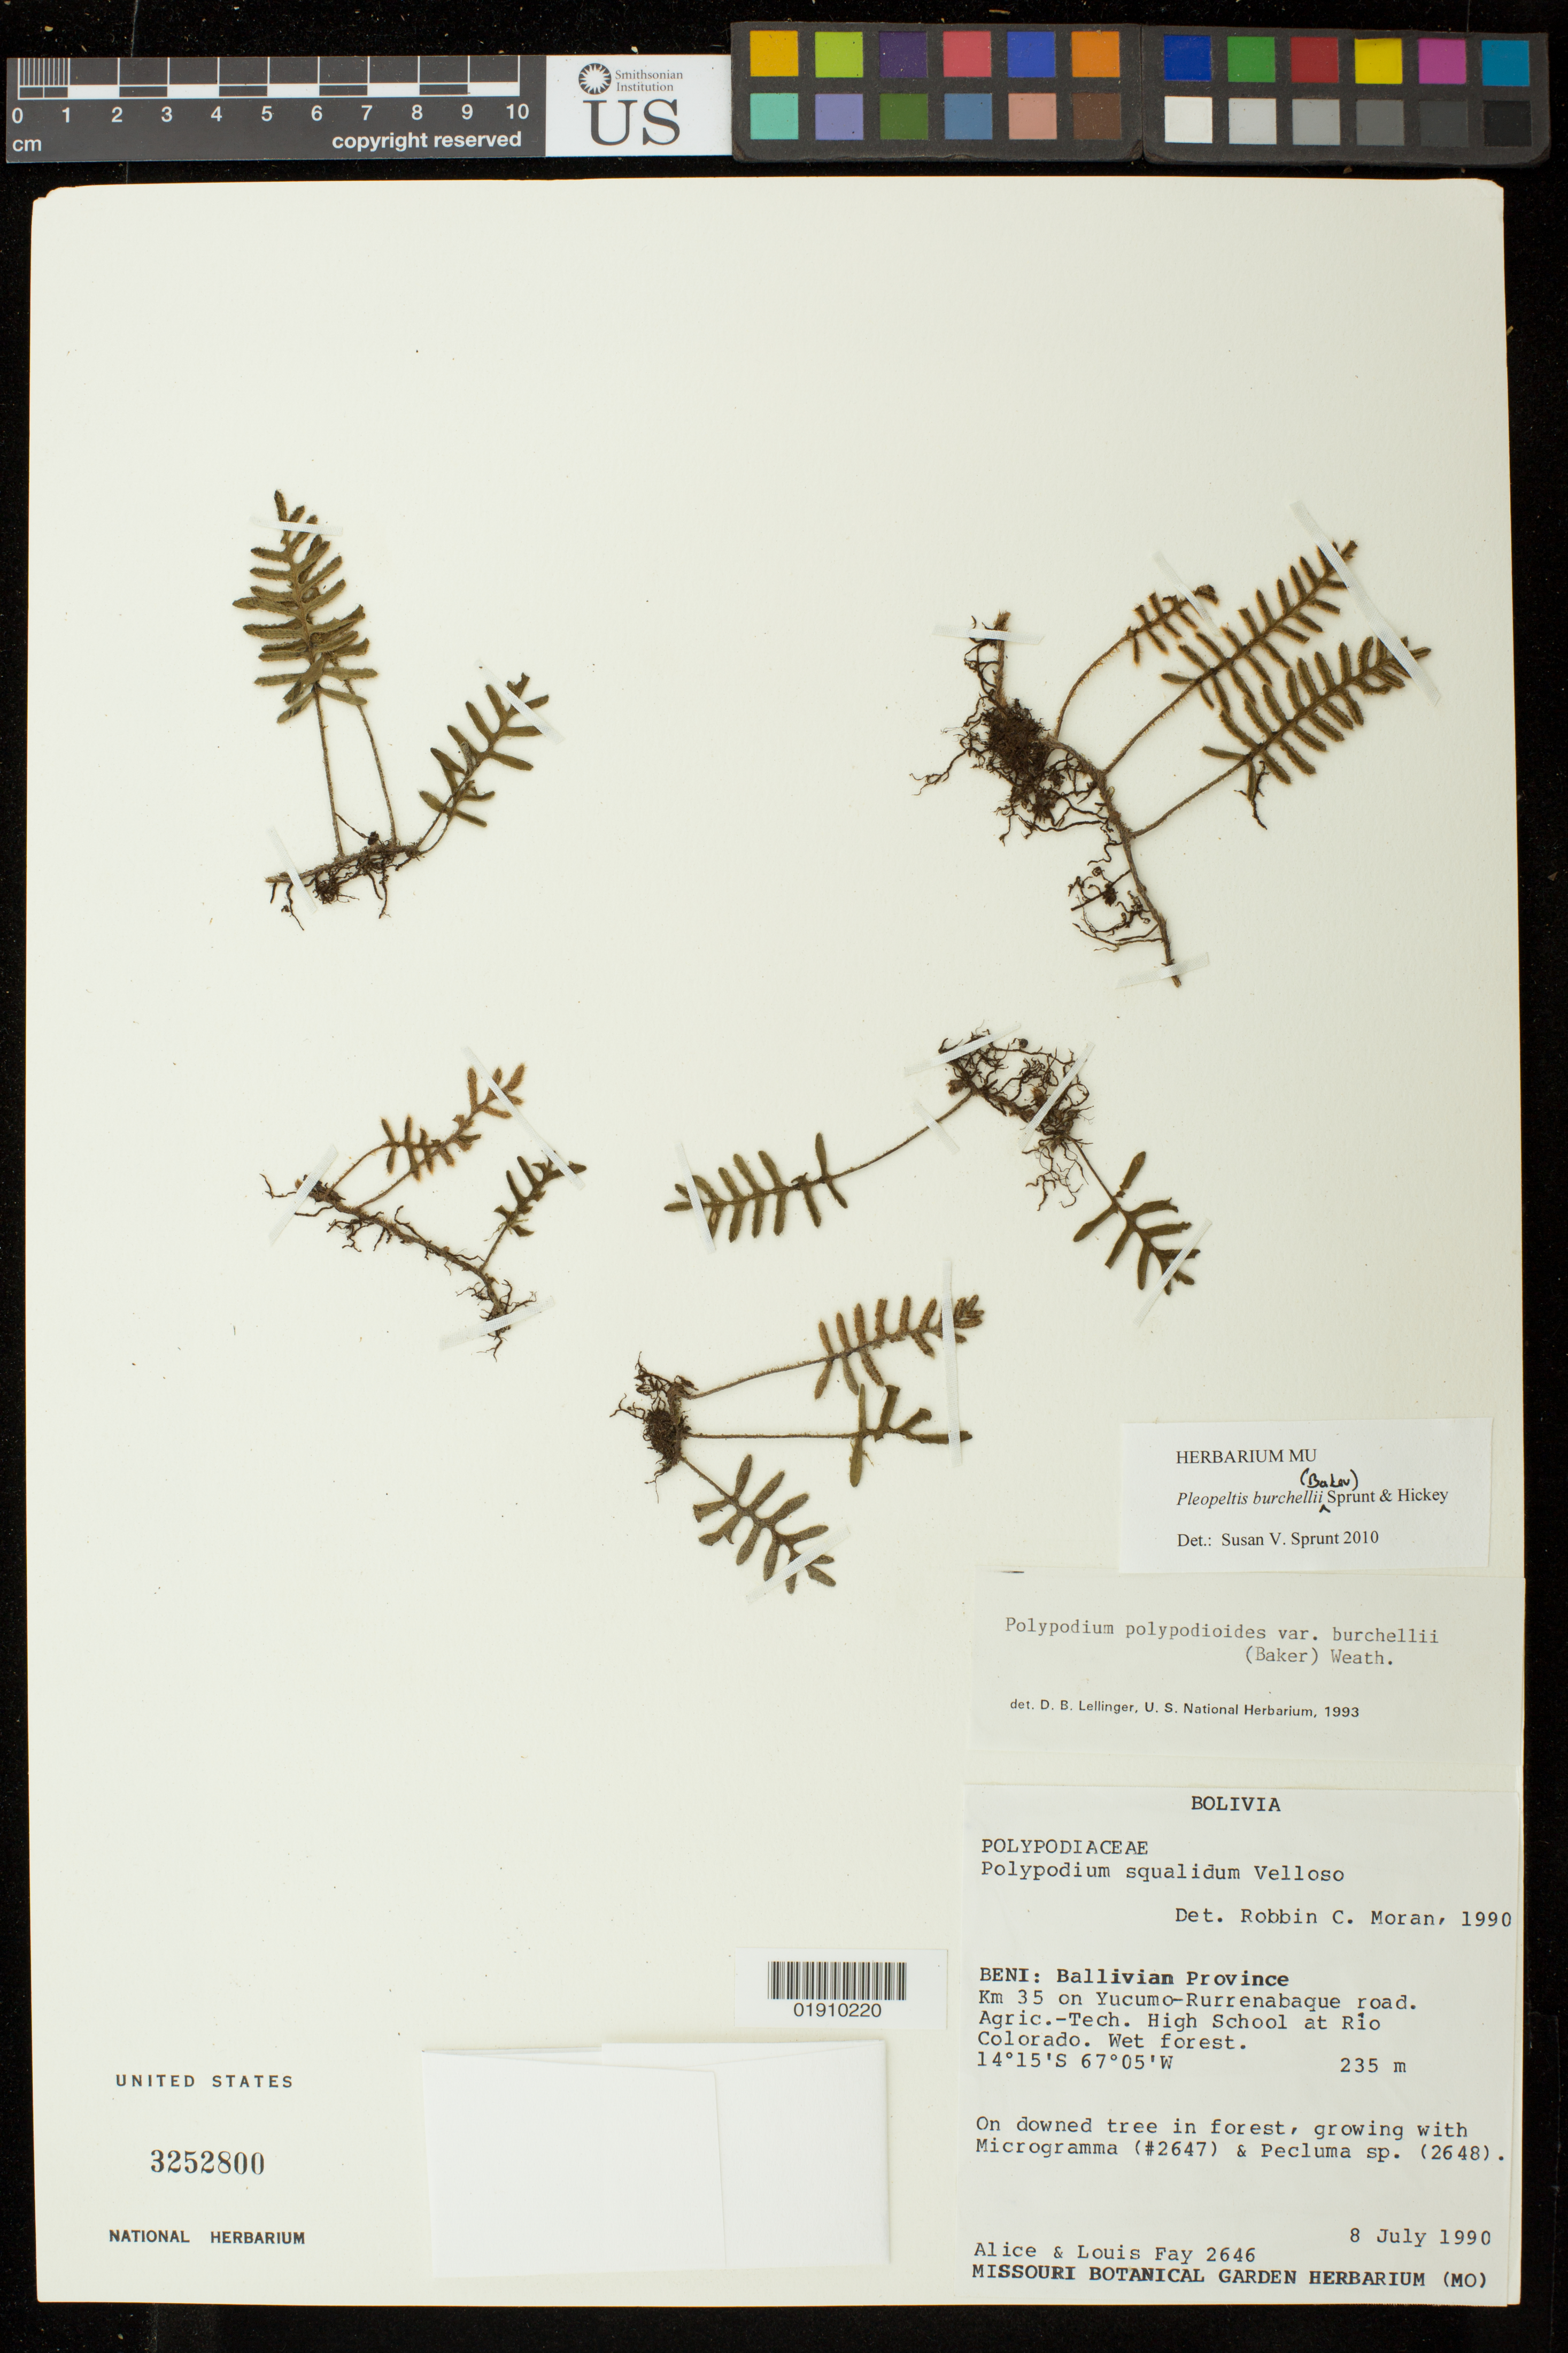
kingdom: Plantae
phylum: Tracheophyta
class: Polypodiopsida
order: Polypodiales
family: Polypodiaceae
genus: Pleopeltis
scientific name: Pleopeltis burchellii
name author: (Baker) Sprunt & Hickey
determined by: Sprunt, S. V.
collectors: A. Fay & L. Fay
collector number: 2646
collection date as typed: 8 July 1990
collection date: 1990-07-08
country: Bolivia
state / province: Beni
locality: Beni: Ballivian Province, Km 35 on Yucumo-Rurrenabaque road. Agric.-Tech. High School at Rio Colorado.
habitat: Wet forest.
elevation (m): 235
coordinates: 14 15 S, 67 05 W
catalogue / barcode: US 3252800